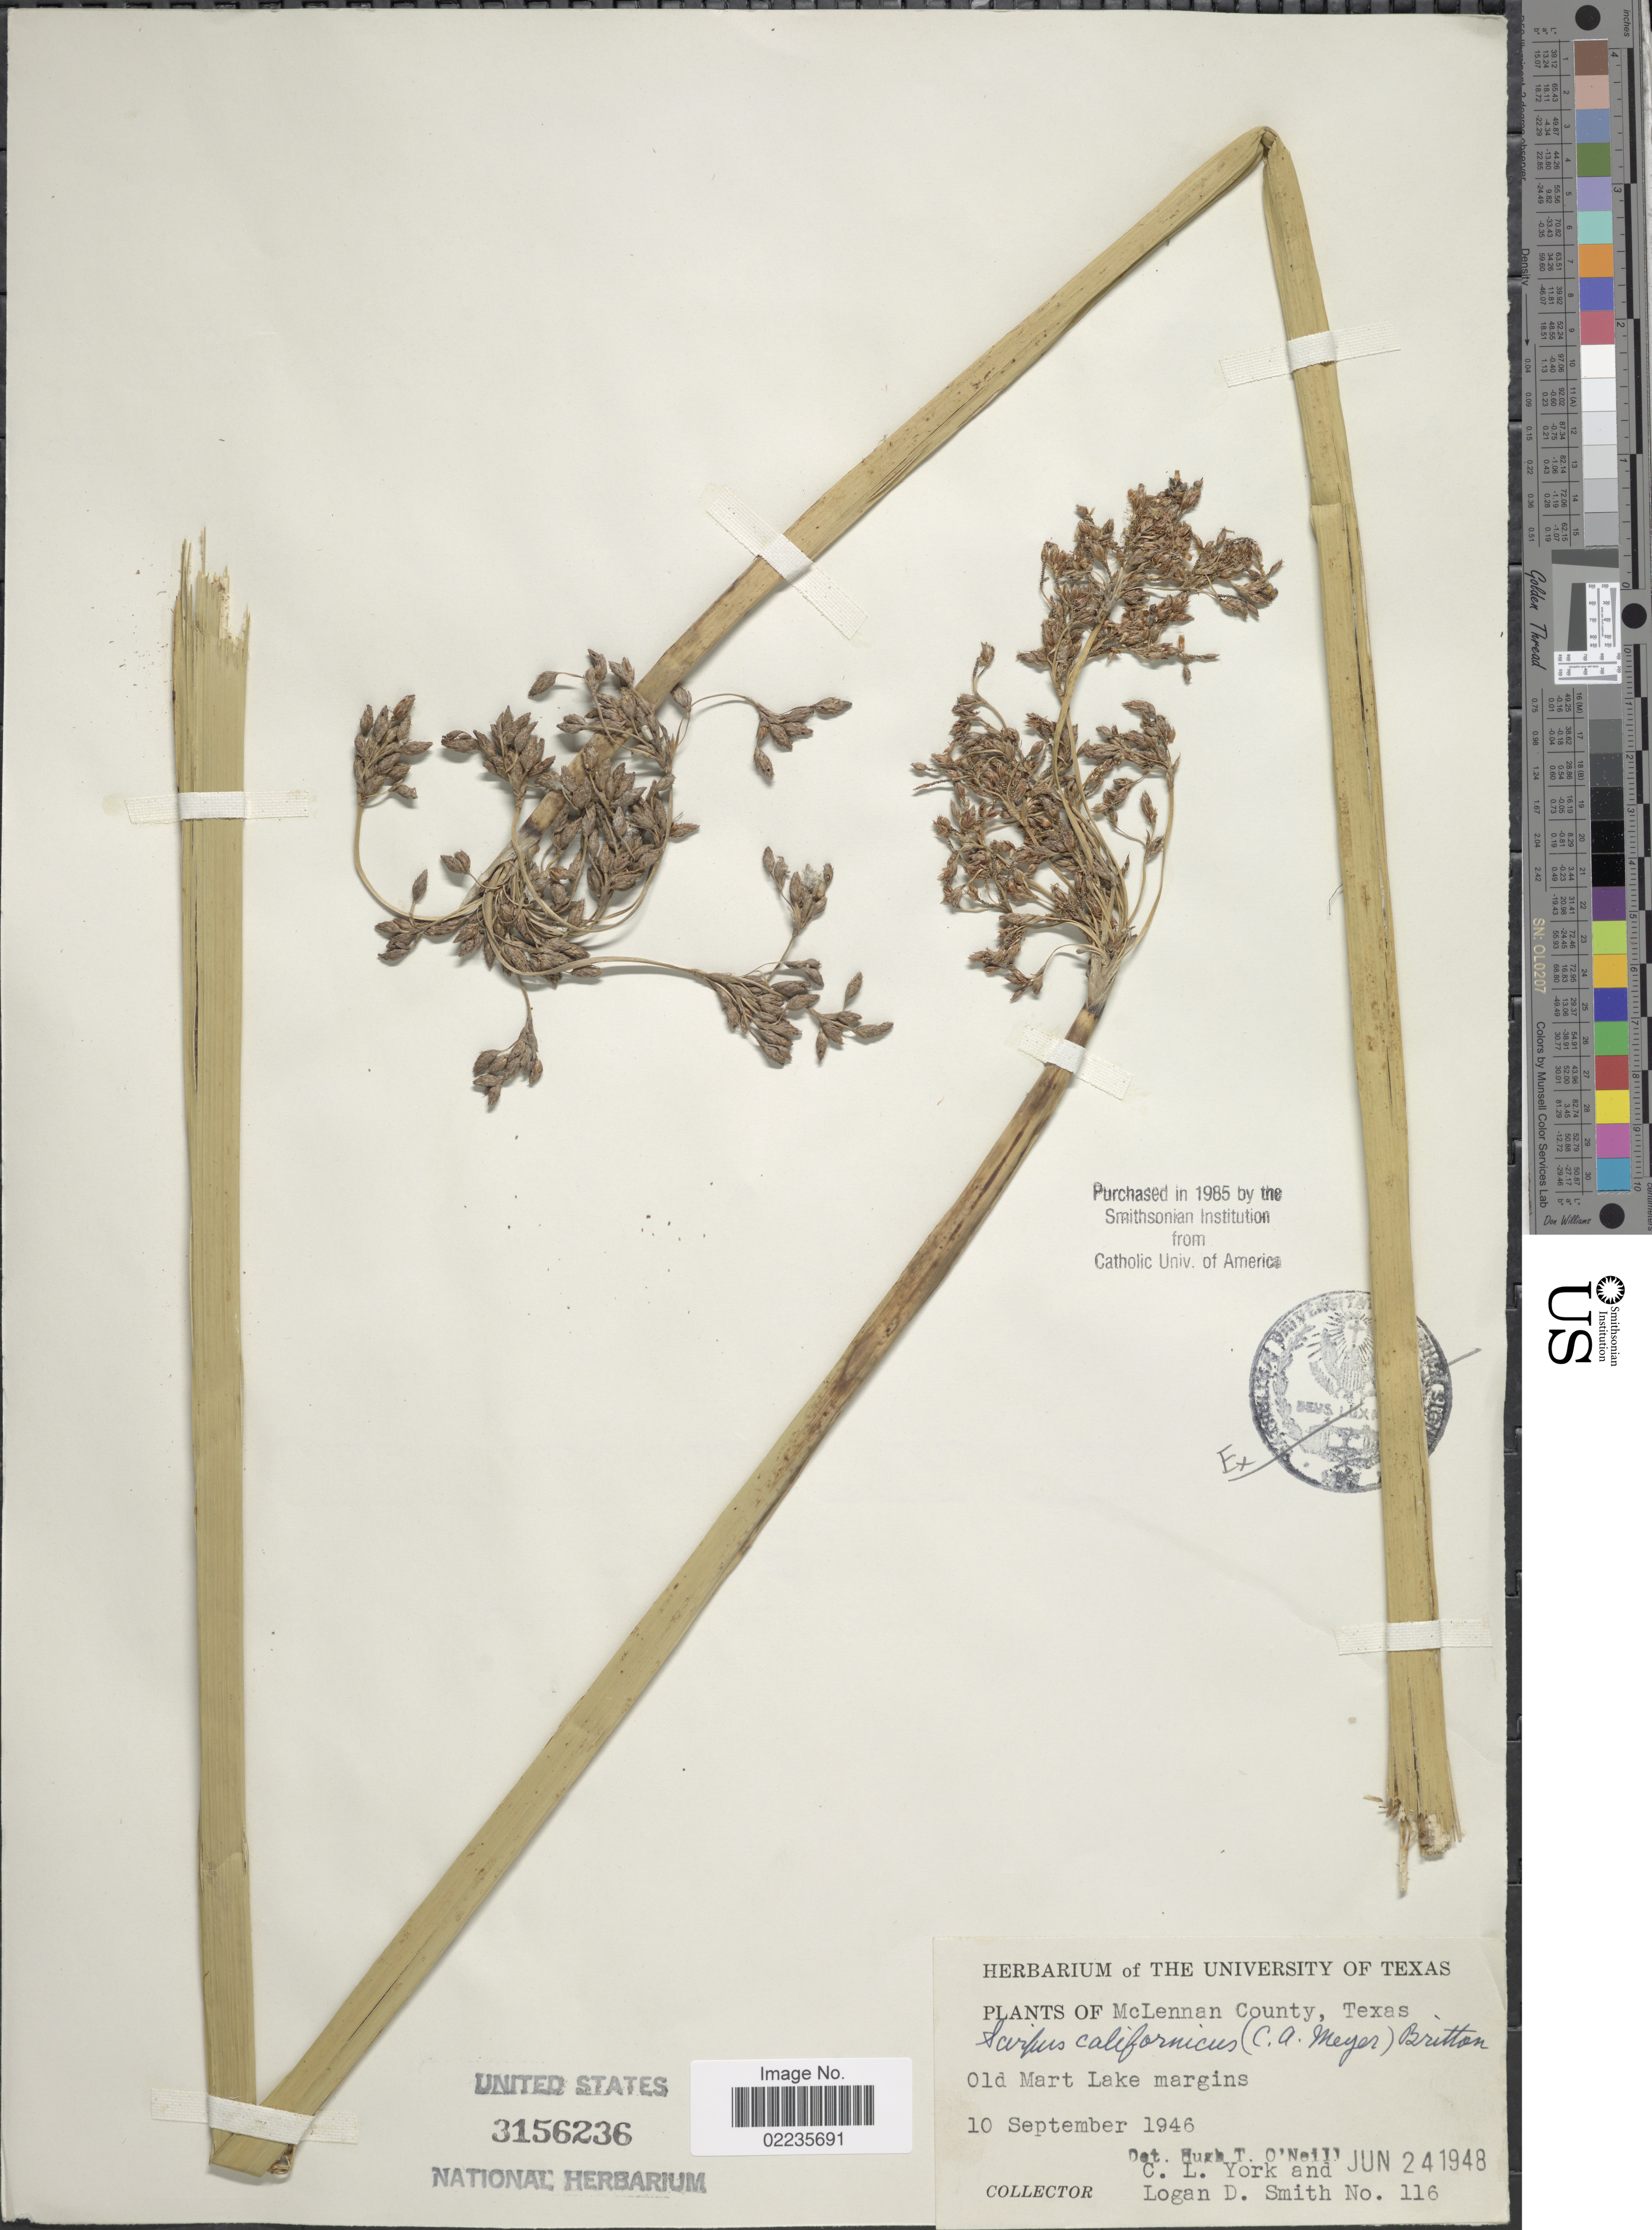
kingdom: Plantae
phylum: Tracheophyta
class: Liliopsida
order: Poales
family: Cyperaceae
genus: Schoenoplectus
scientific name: Schoenoplectus californicus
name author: (C.A. Mey.) Soják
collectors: C. L. York & L. Smith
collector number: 116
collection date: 1946-09-10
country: United States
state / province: Texas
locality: McLennan County, Texas, Old Mart Lake Margins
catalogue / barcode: US 3156236